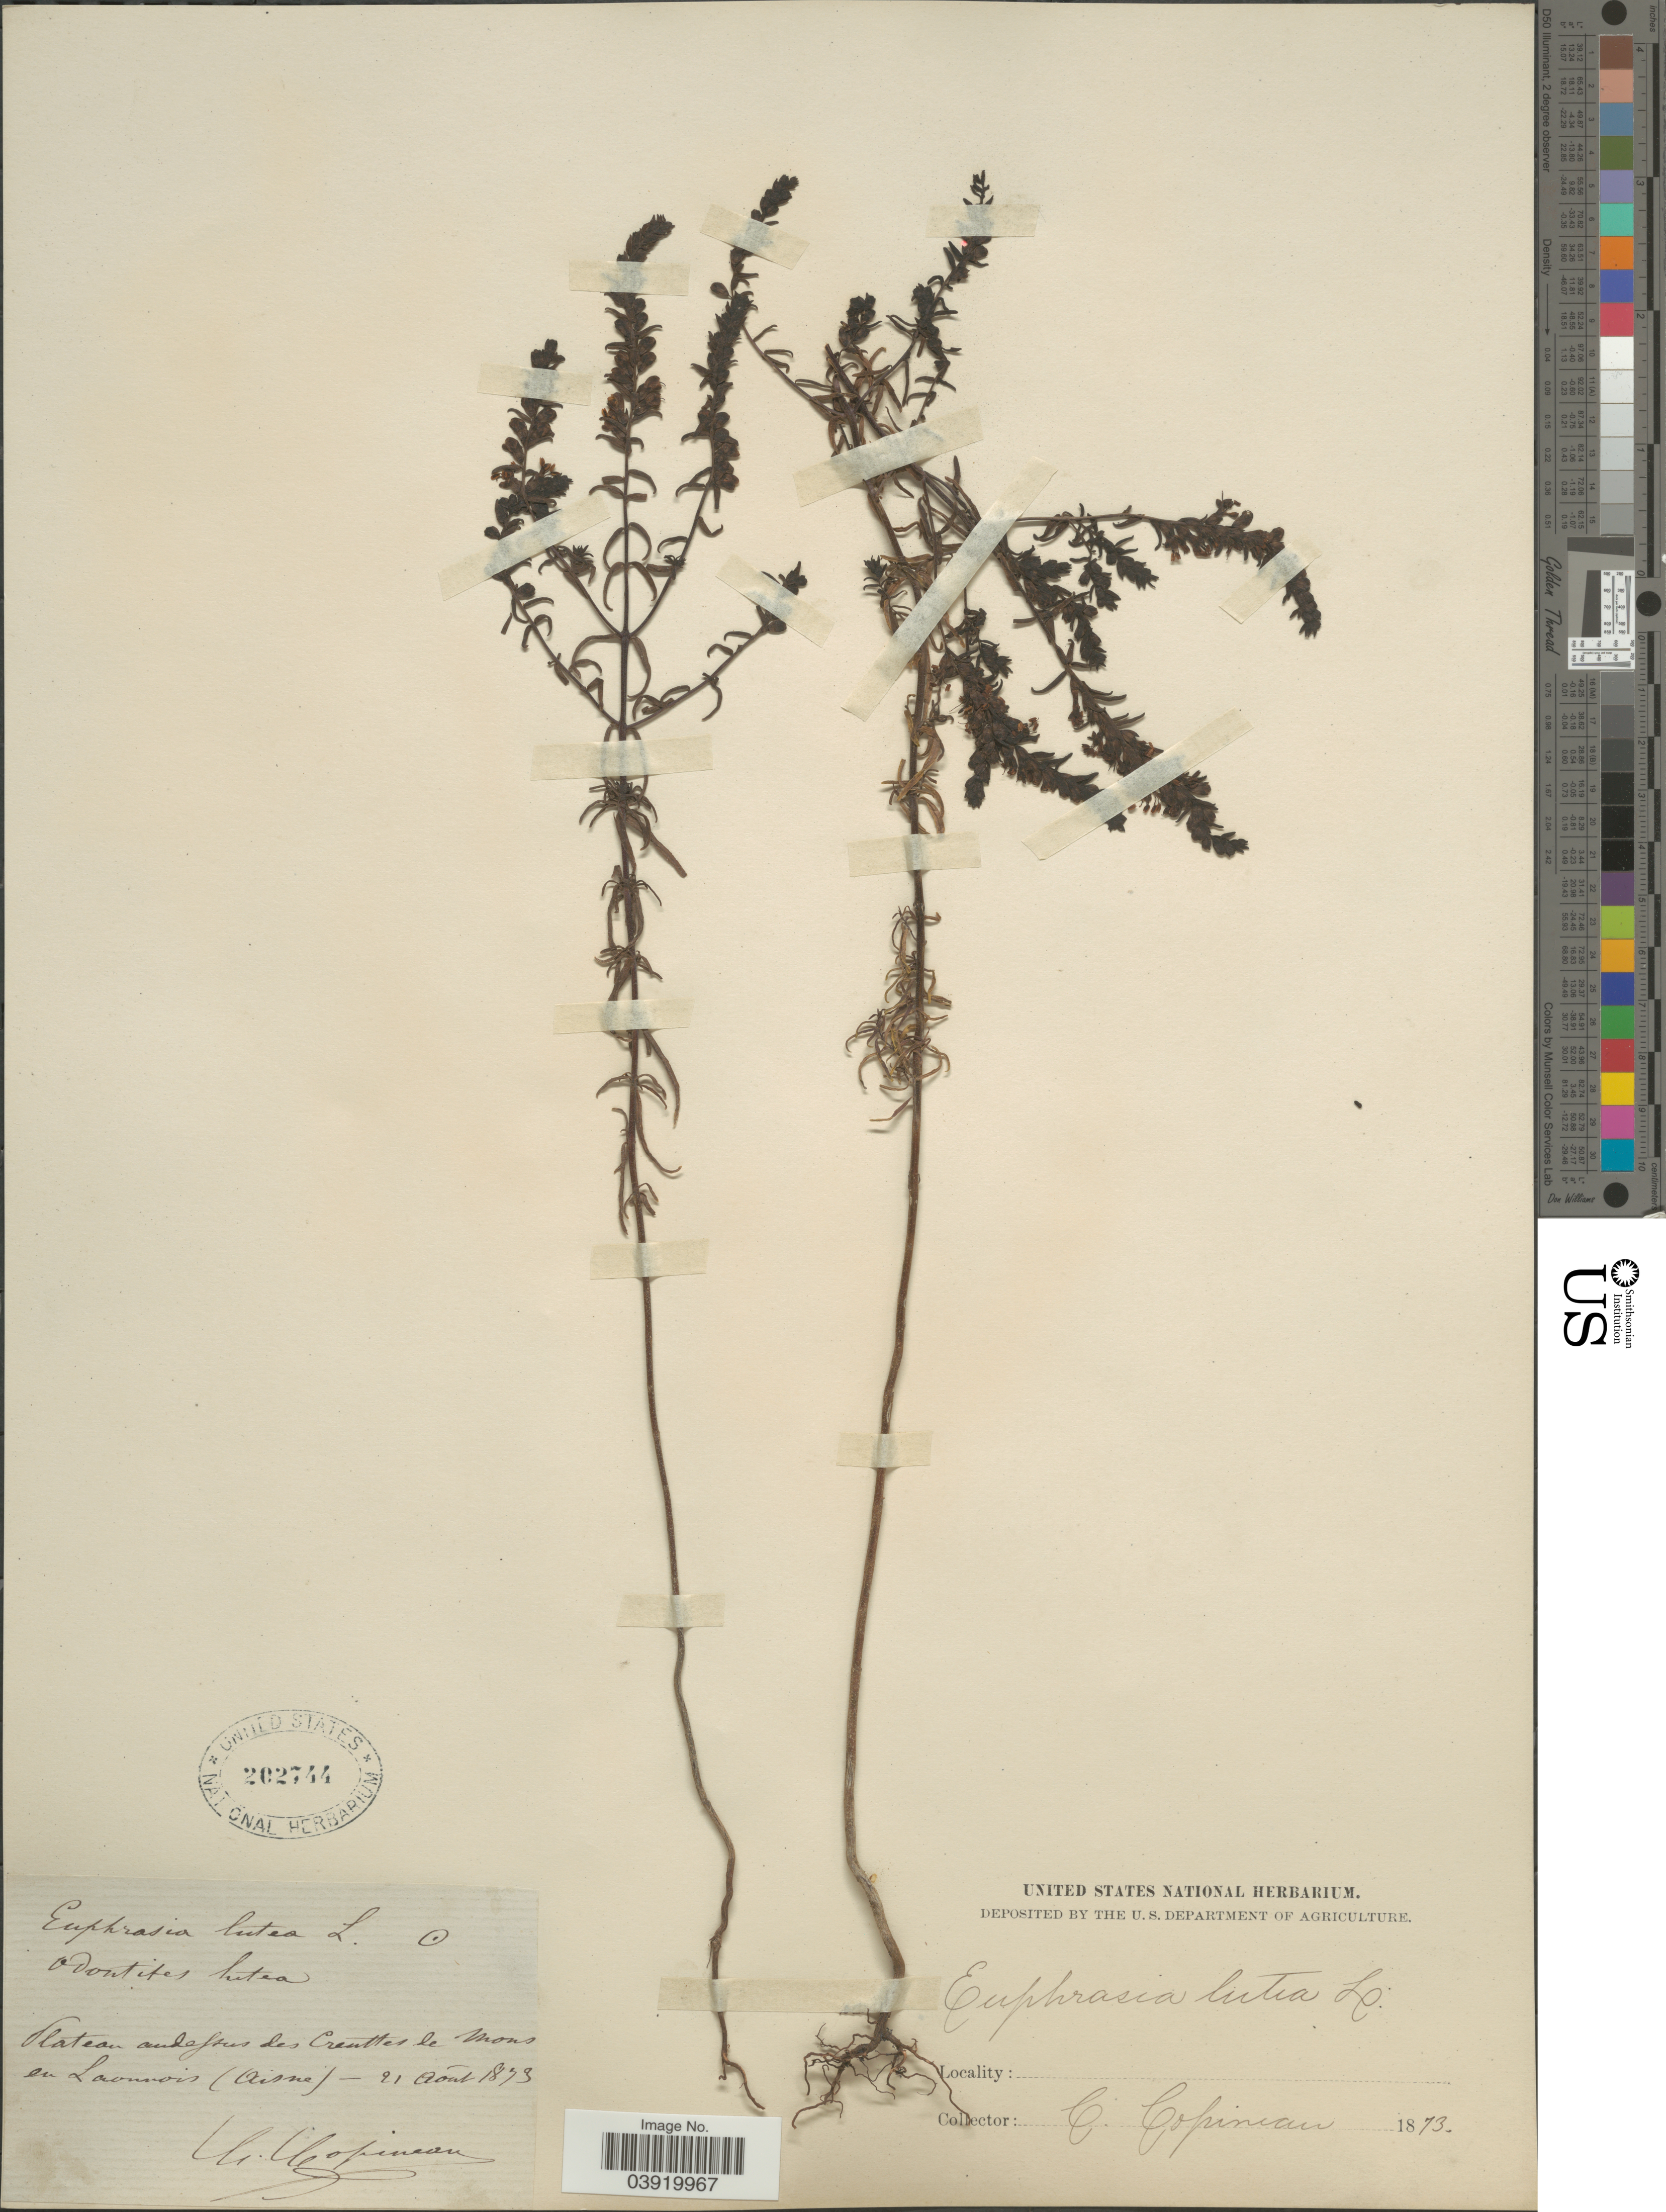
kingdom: Plantae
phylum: Tracheophyta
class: Magnoliopsida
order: Lamiales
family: Orobanchaceae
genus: Odontites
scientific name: Odontites luteus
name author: (L.) Clairv.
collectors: C. Copineau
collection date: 1873-08-21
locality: Plateau audessus des Creuttes de Mons en Laonnois (Aisne). [interpreted]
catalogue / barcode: US 202744